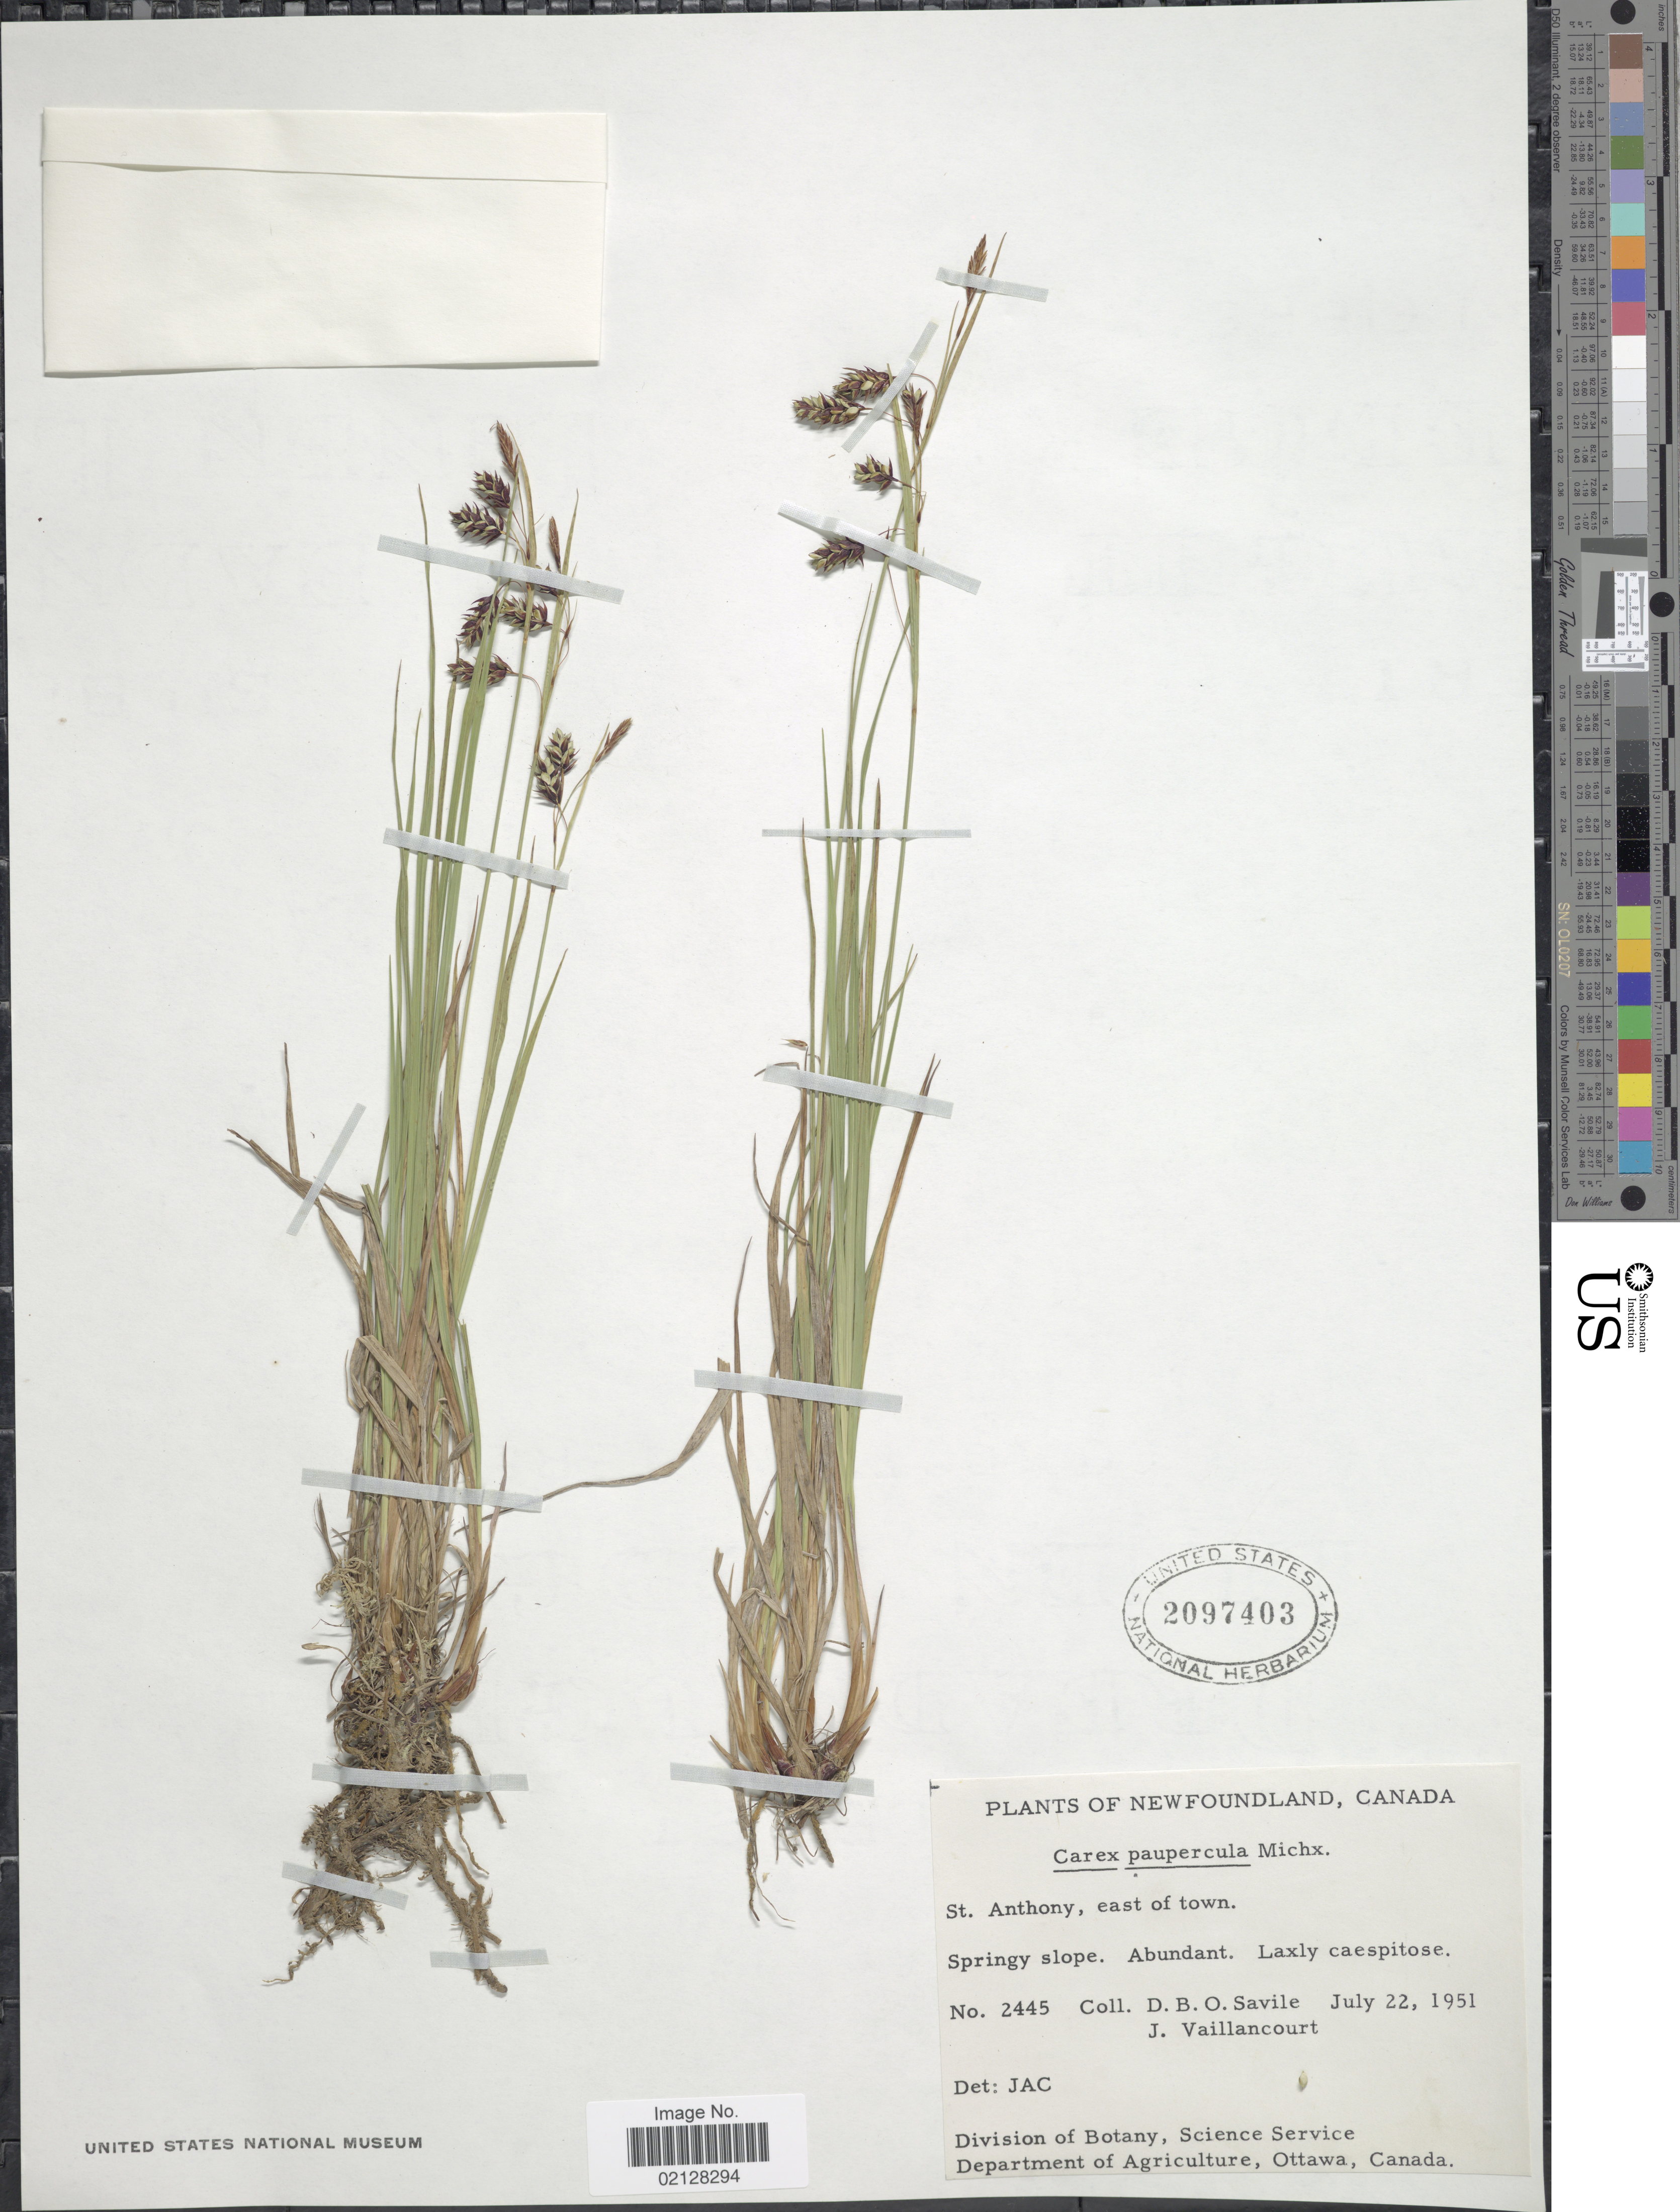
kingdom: Plantae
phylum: Tracheophyta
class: Liliopsida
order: Poales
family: Cyperaceae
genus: Carex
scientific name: Carex magellanica subsp. irrigua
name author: (Wahlenb.) Hiitonen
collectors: D. Savile & J. Vaillancourt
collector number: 2445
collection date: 1951-07-22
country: Canada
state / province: Newfoundland and Labrador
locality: St. Anthony, east of town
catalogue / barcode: US 2097403